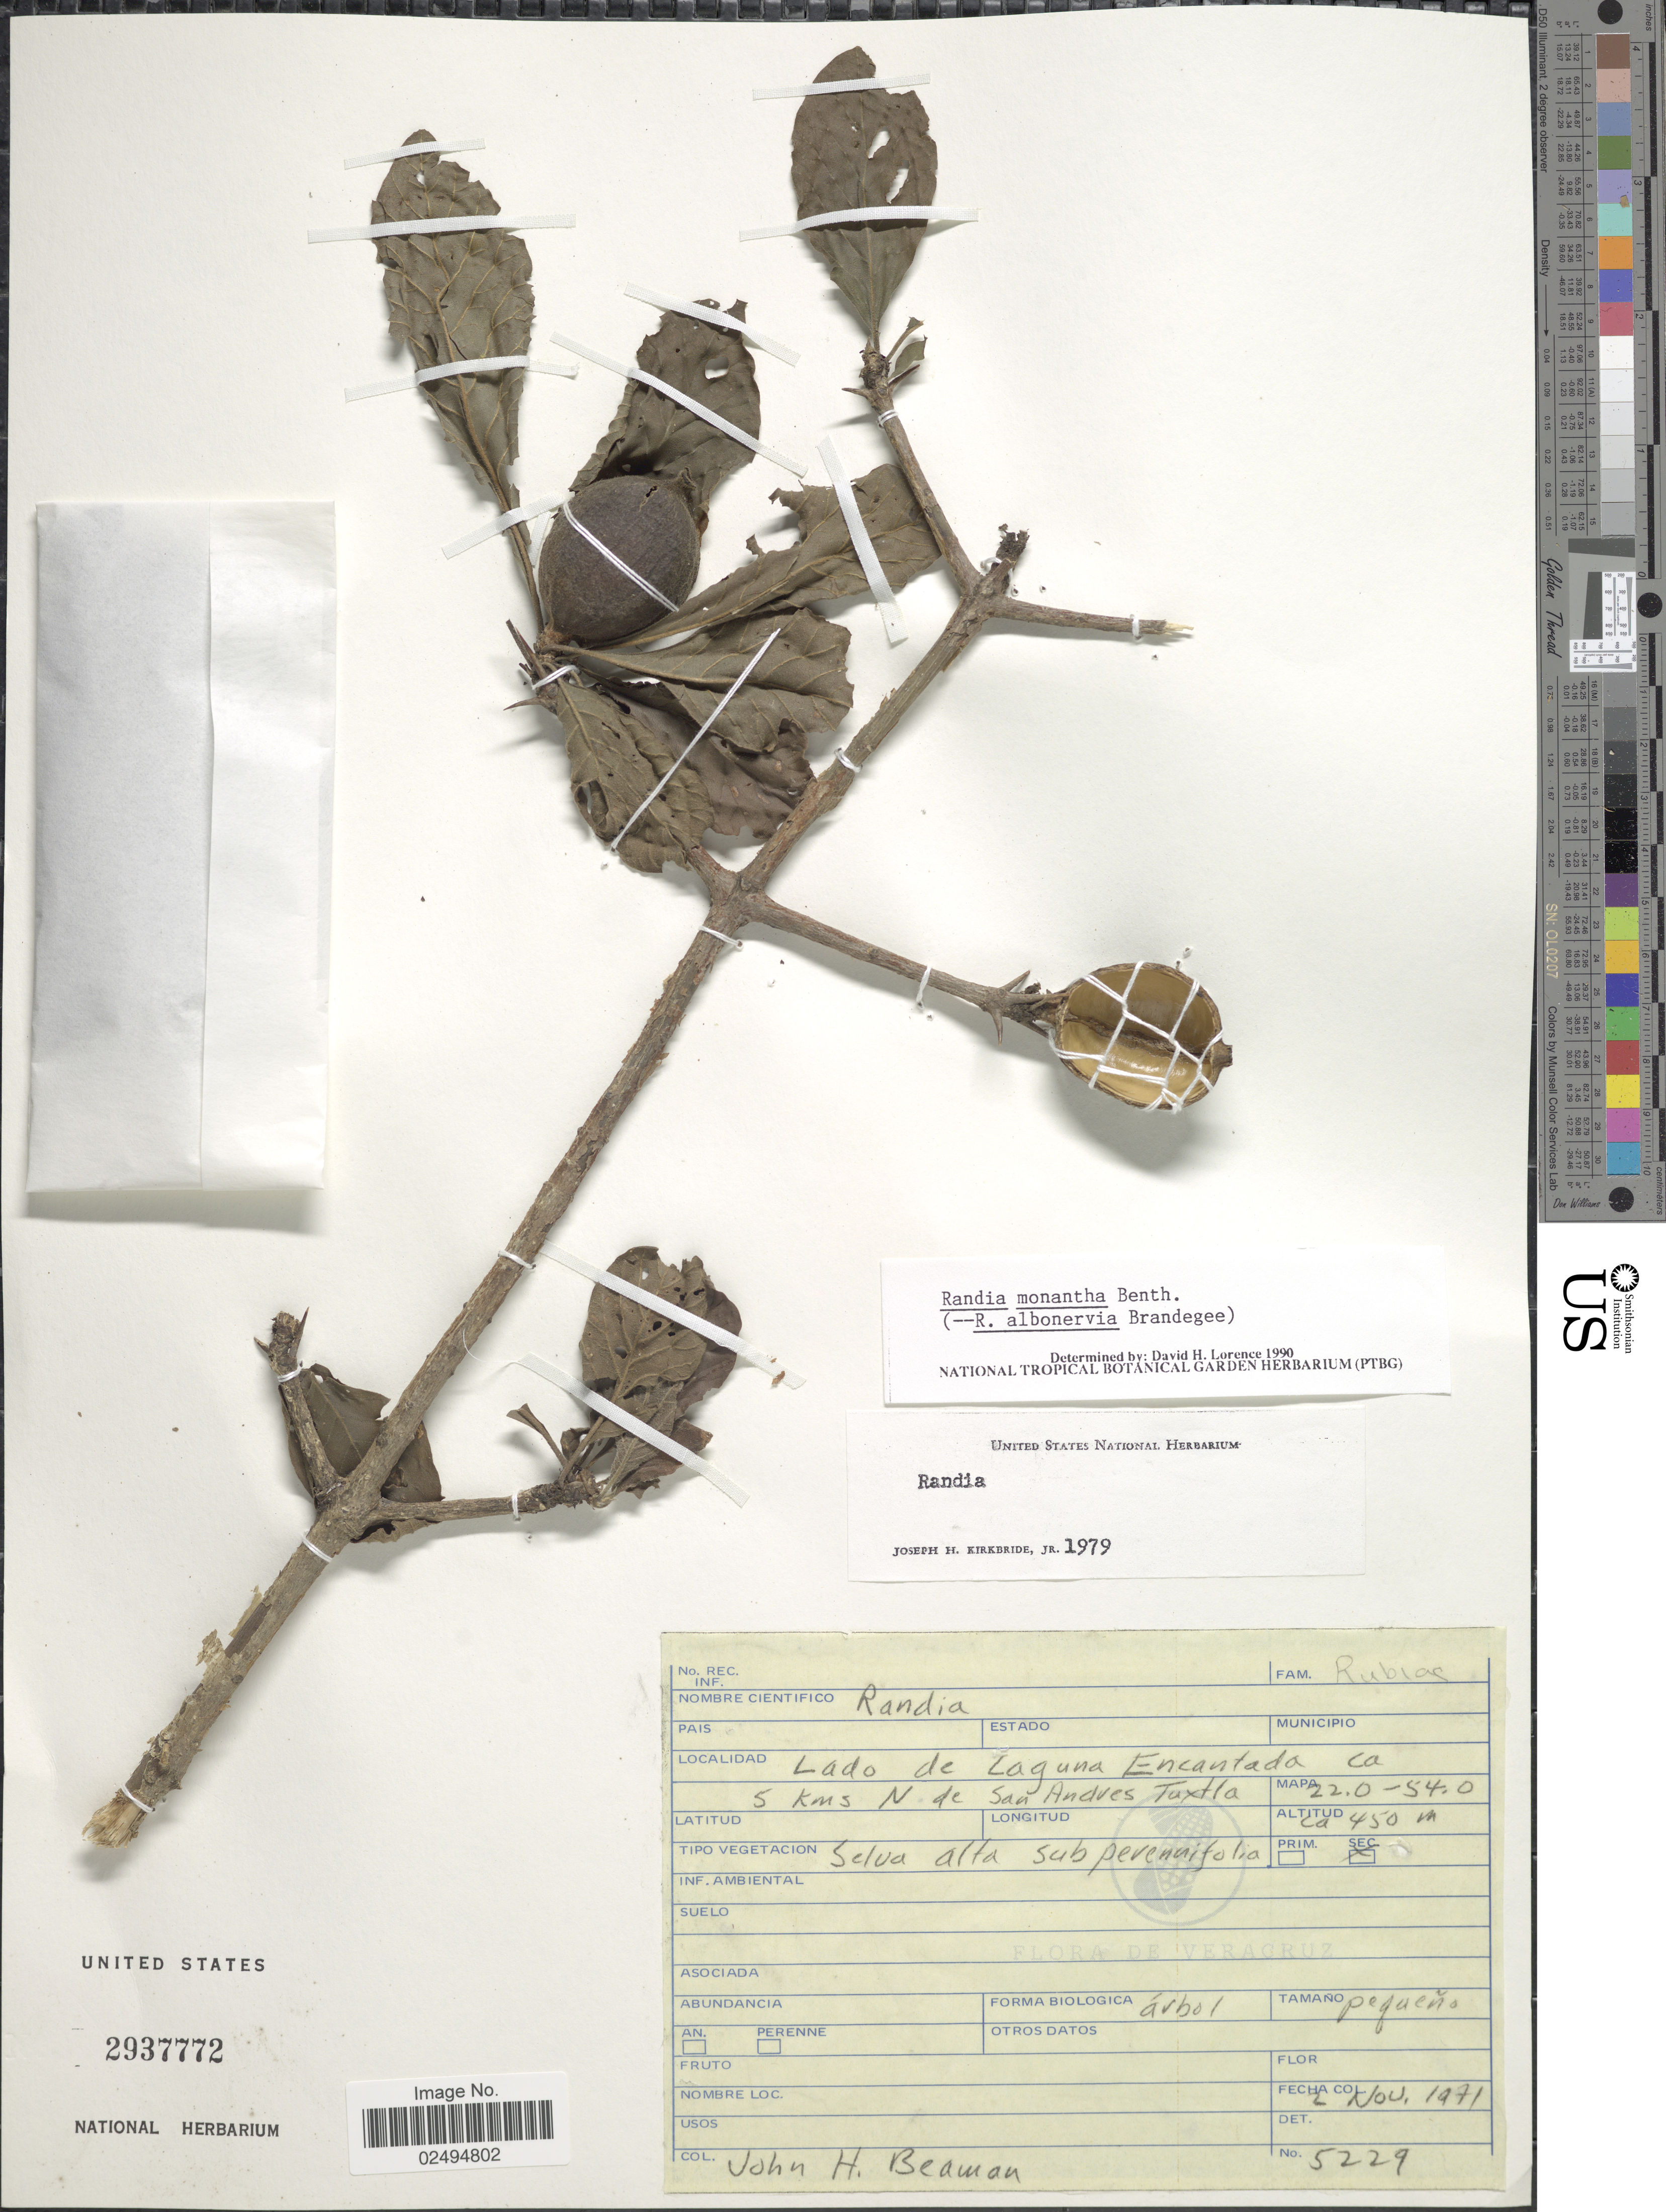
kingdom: Plantae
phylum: Tracheophyta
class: Magnoliopsida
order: Gentianales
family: Rubiaceae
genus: Randia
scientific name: Randia monantha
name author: Benth.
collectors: J. H. Beaman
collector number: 5229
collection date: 1971-11-02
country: Mexico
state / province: Veracruz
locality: Lado de Laguna Encantada ca. 5 kms N. de San Andres Tuxtla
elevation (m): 450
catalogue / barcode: US 2937772